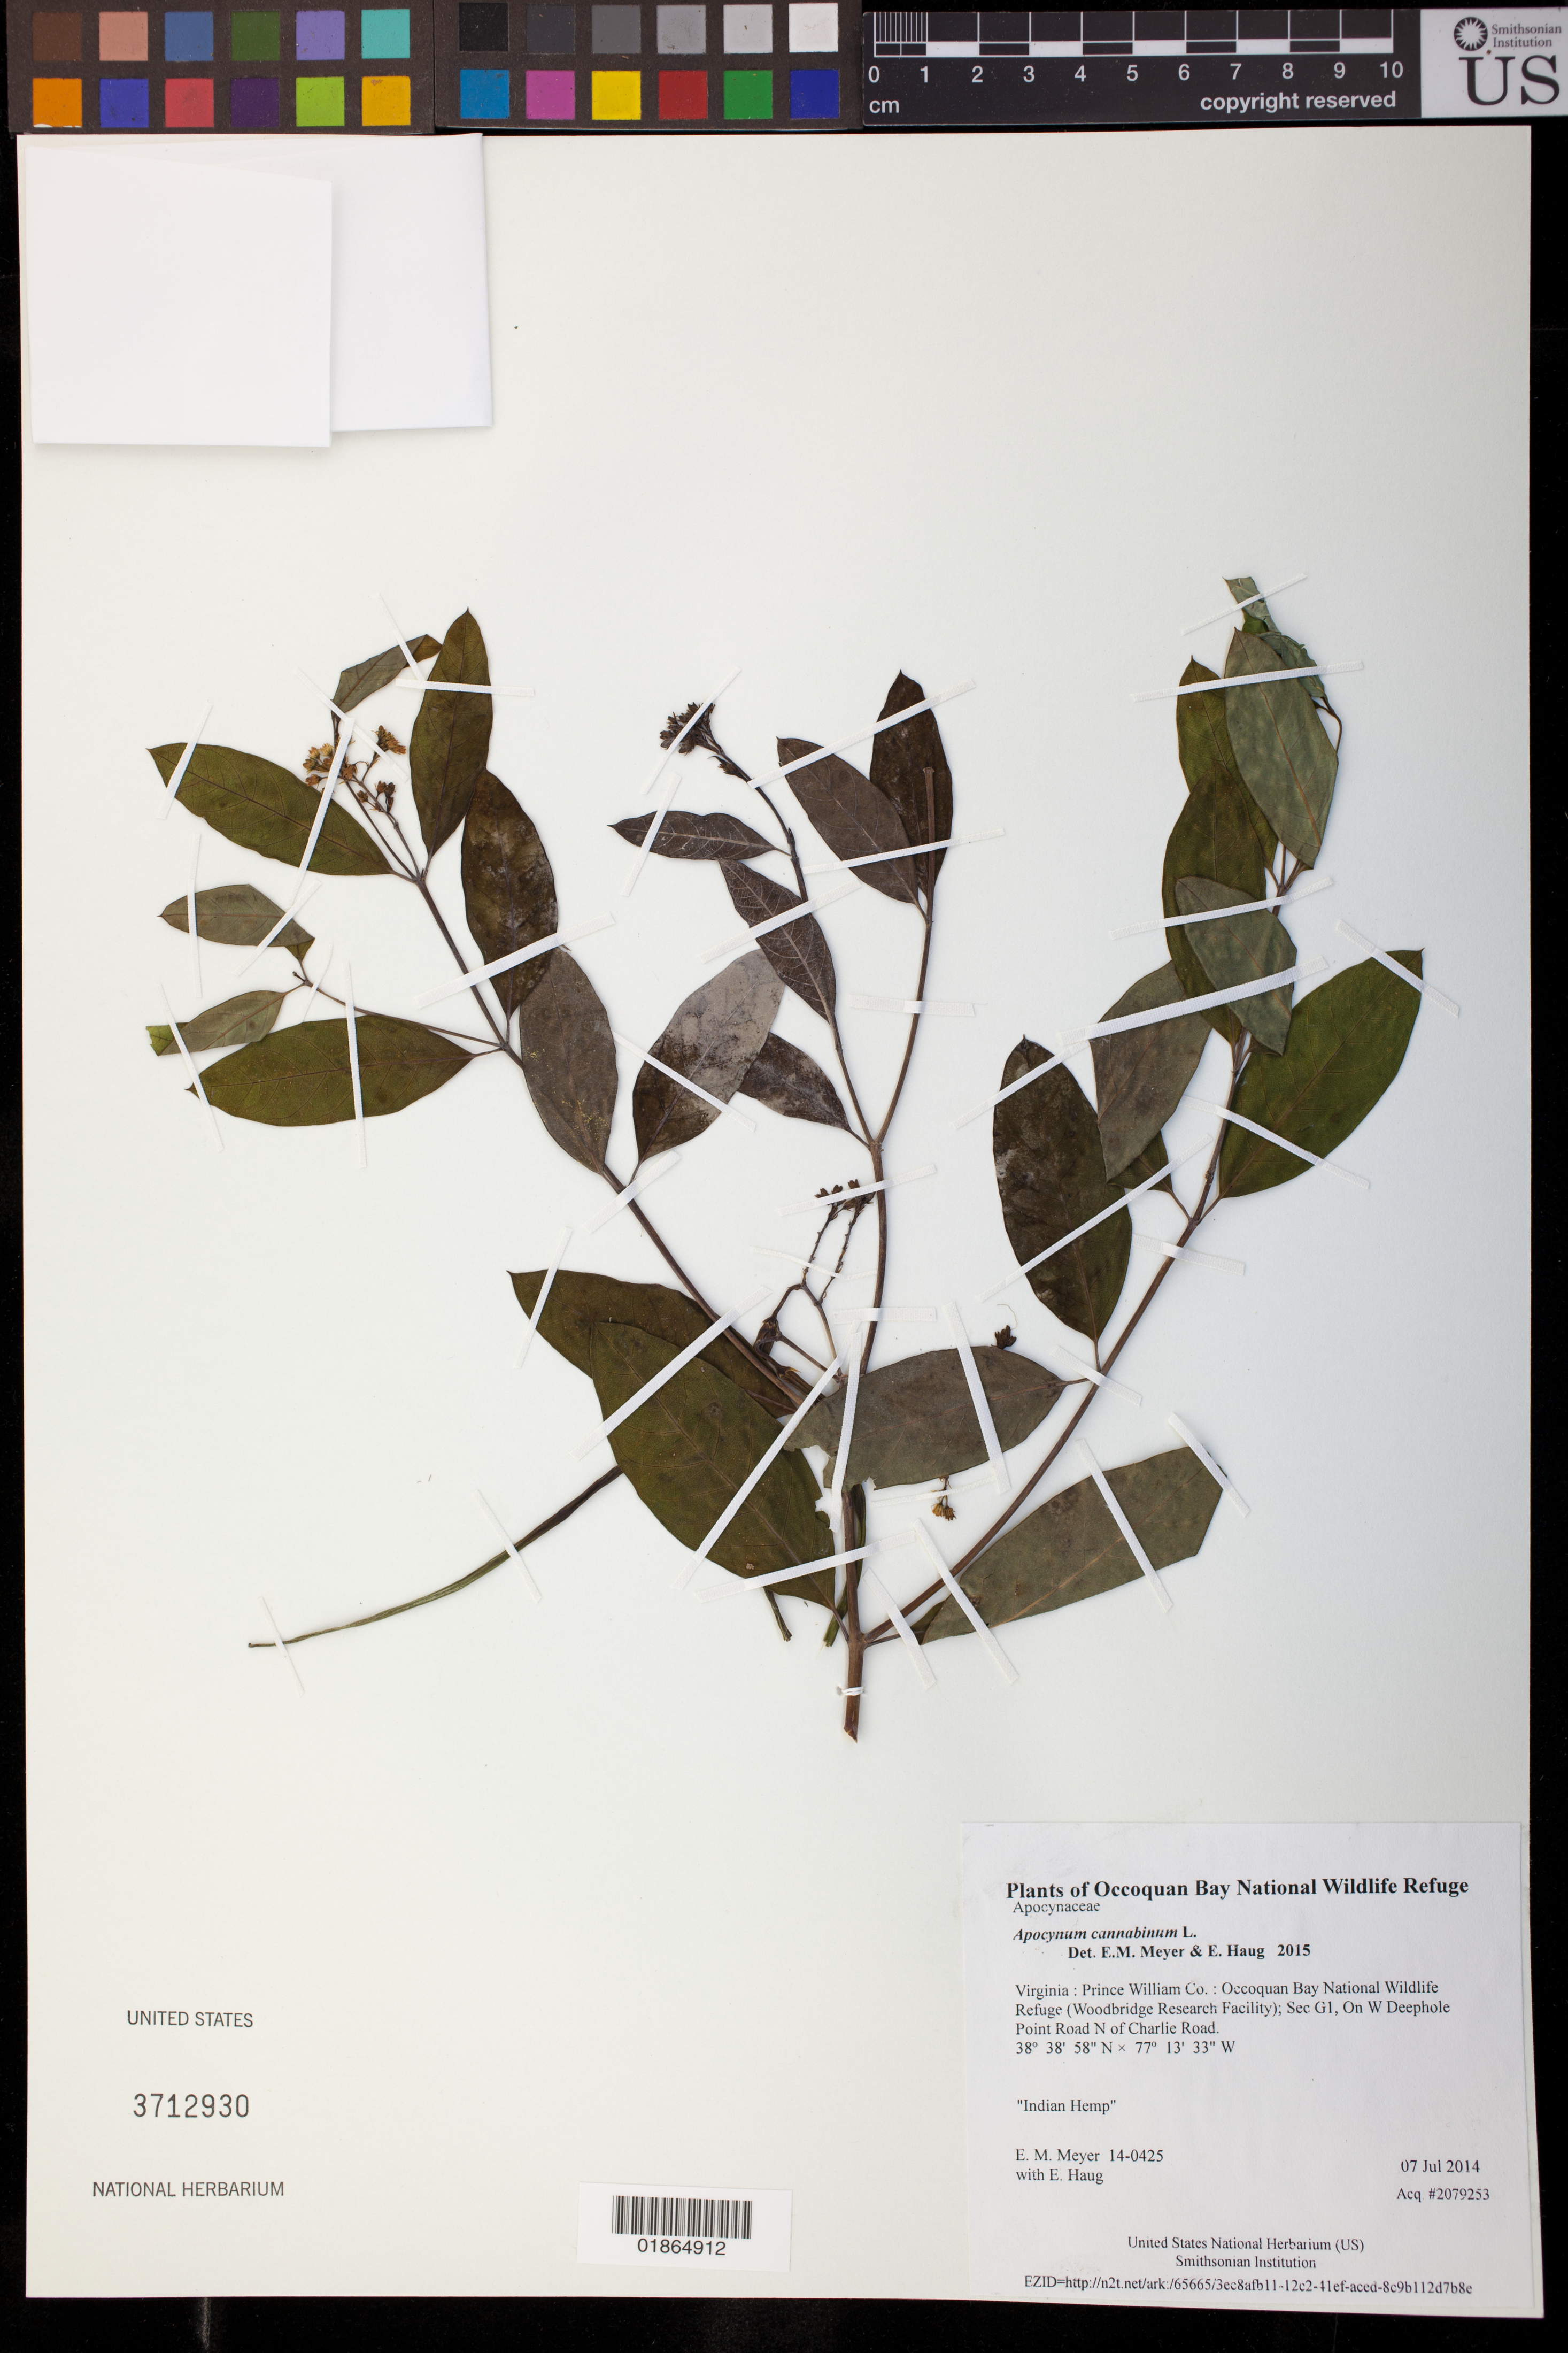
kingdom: Plantae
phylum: Tracheophyta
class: Magnoliopsida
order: Gentianales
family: Apocynaceae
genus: Apocynum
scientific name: Apocynum cannabinum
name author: L.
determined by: Meyer, E. M.; Haug, E.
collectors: E. M. Meyer & E. Haug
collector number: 14-0425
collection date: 2014-07-07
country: United States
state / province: Virginia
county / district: Prince William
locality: Occoquan Bay National Wildlife Refuge (Woodbridge Research Facility); Sec G1, On W Deephole Point Road N of Charlie Road.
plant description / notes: Indian Hemp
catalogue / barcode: US 3712930